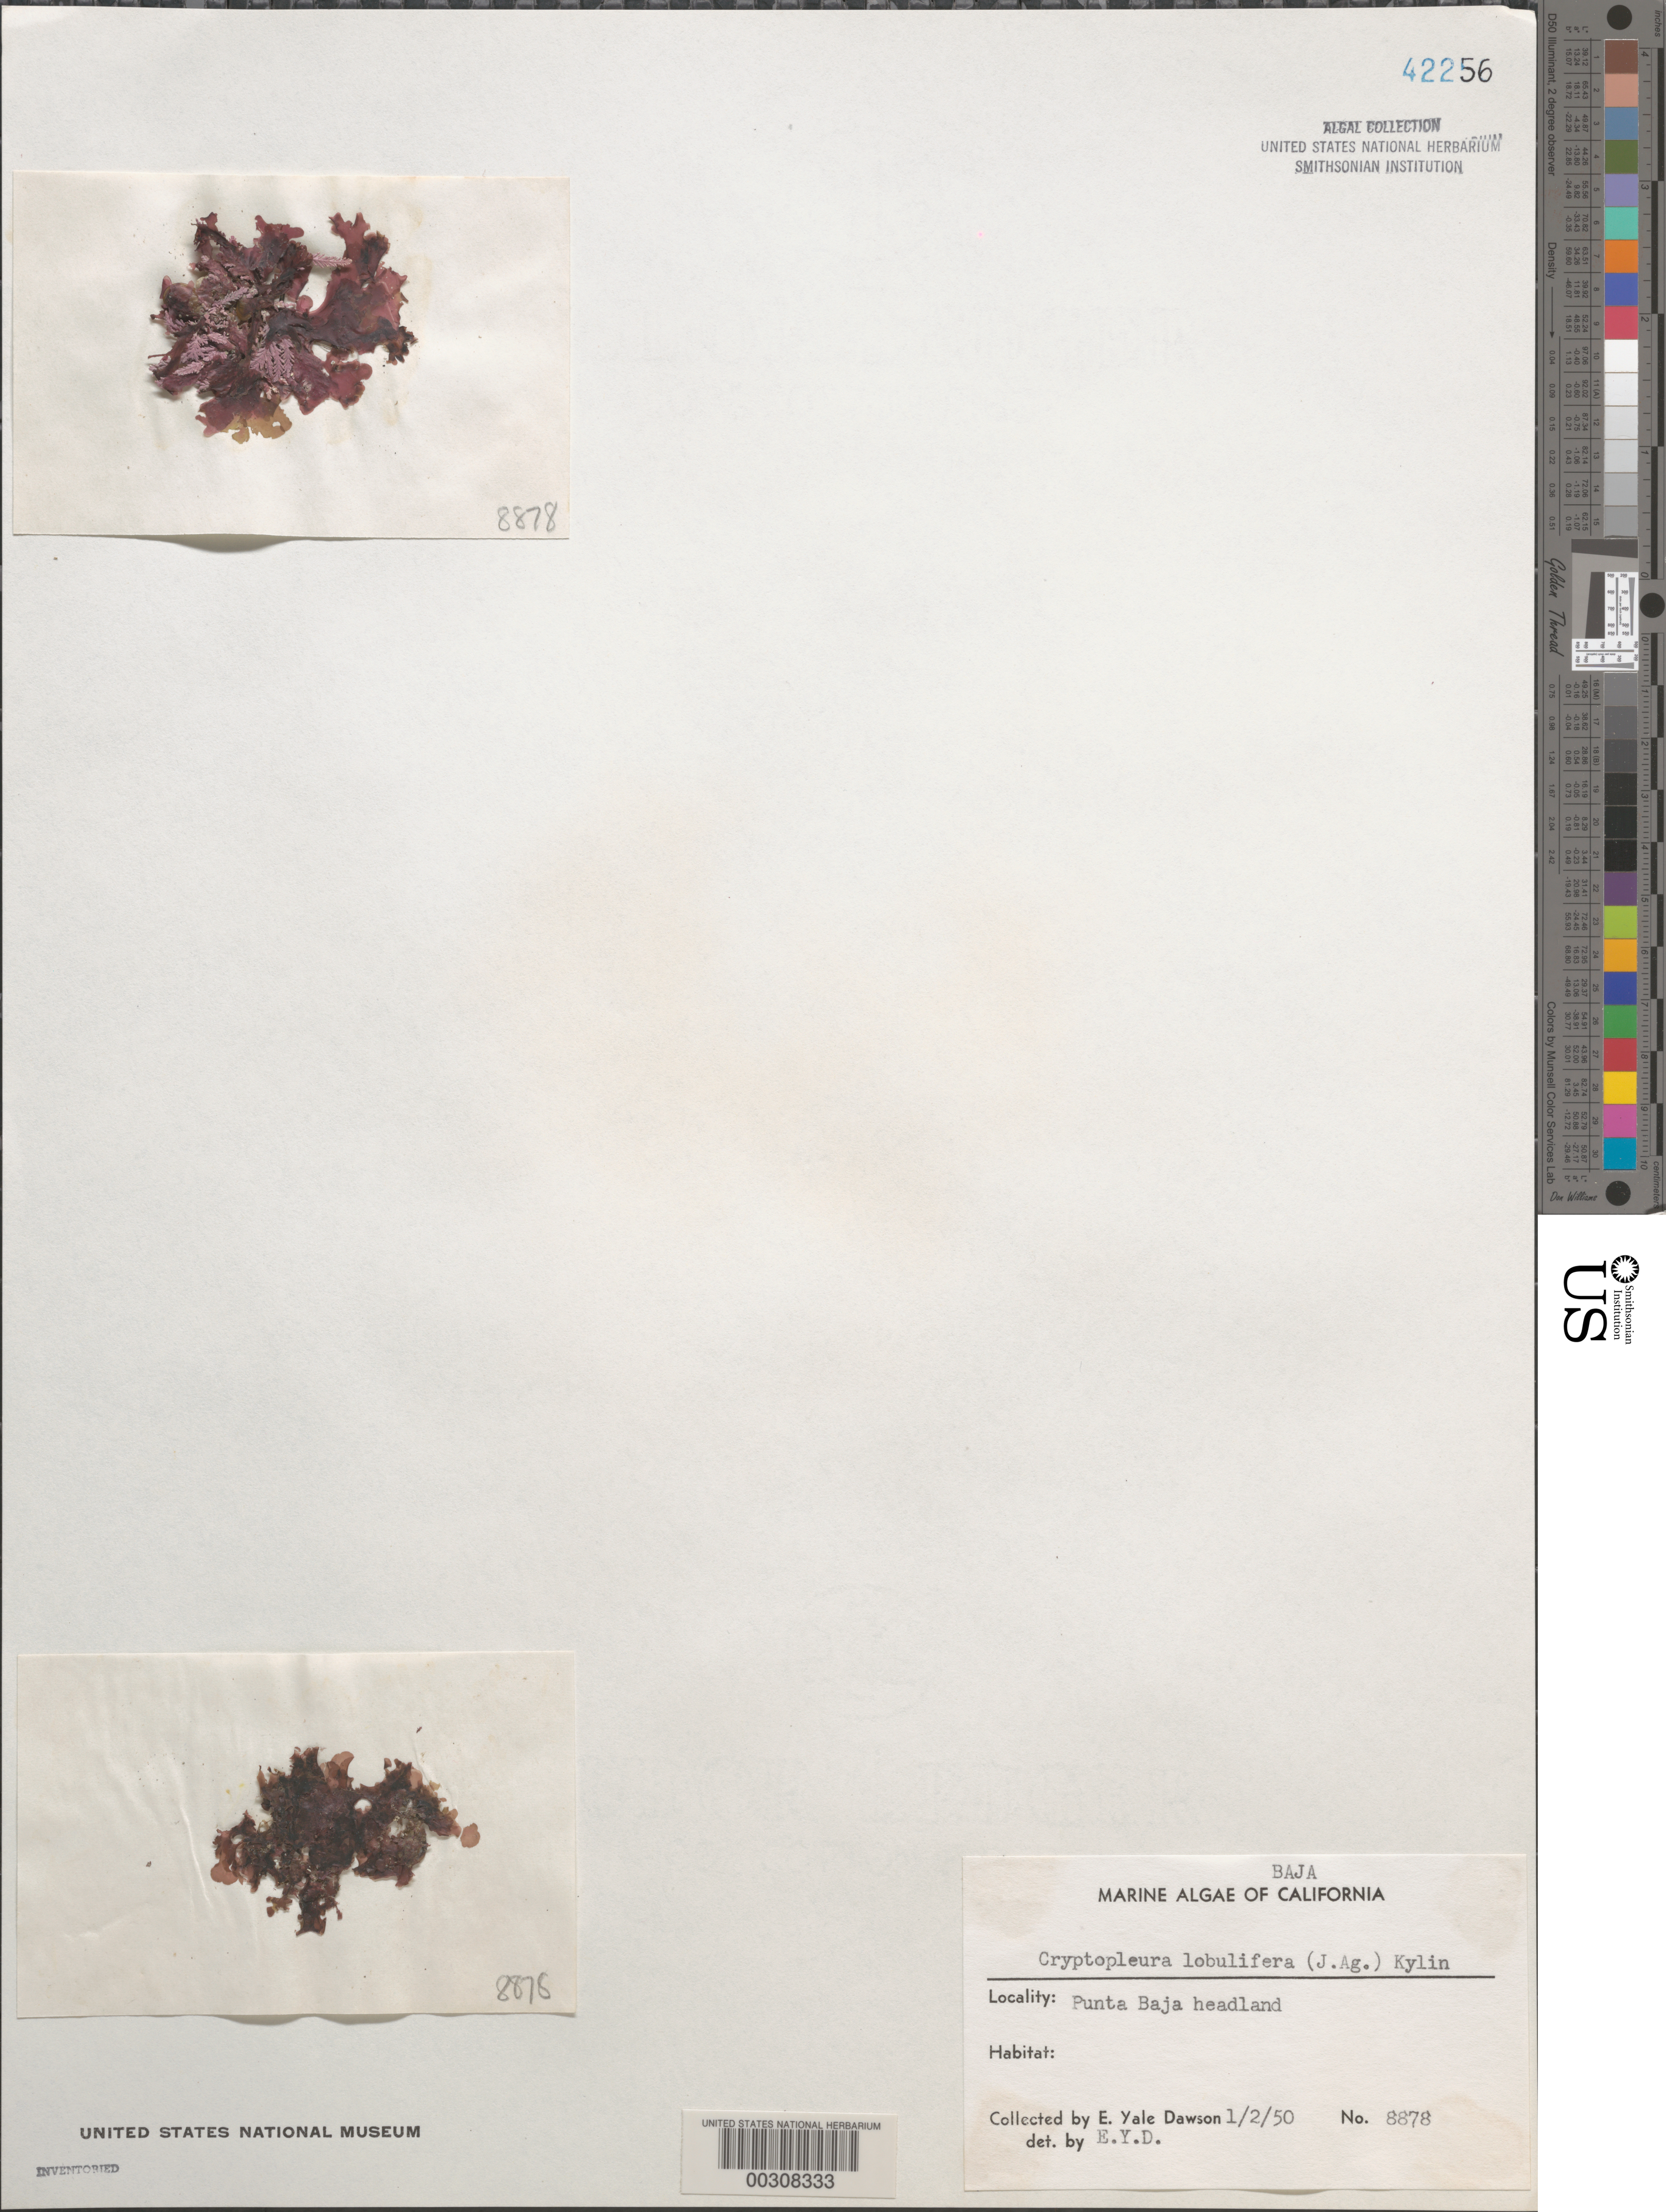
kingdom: Plantae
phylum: Rhodophyta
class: Florideophyceae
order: Ceramiales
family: Delesseriaceae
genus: Cryptopleura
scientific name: Cryptopleura lobulifera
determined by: Dawson, E. Y.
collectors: E. Y. Dawson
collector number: EYD 8878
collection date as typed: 02 Jan 1950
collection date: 1950-01-02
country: Mexico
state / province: Baja California Norte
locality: Punta Baja headland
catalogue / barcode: US 42256